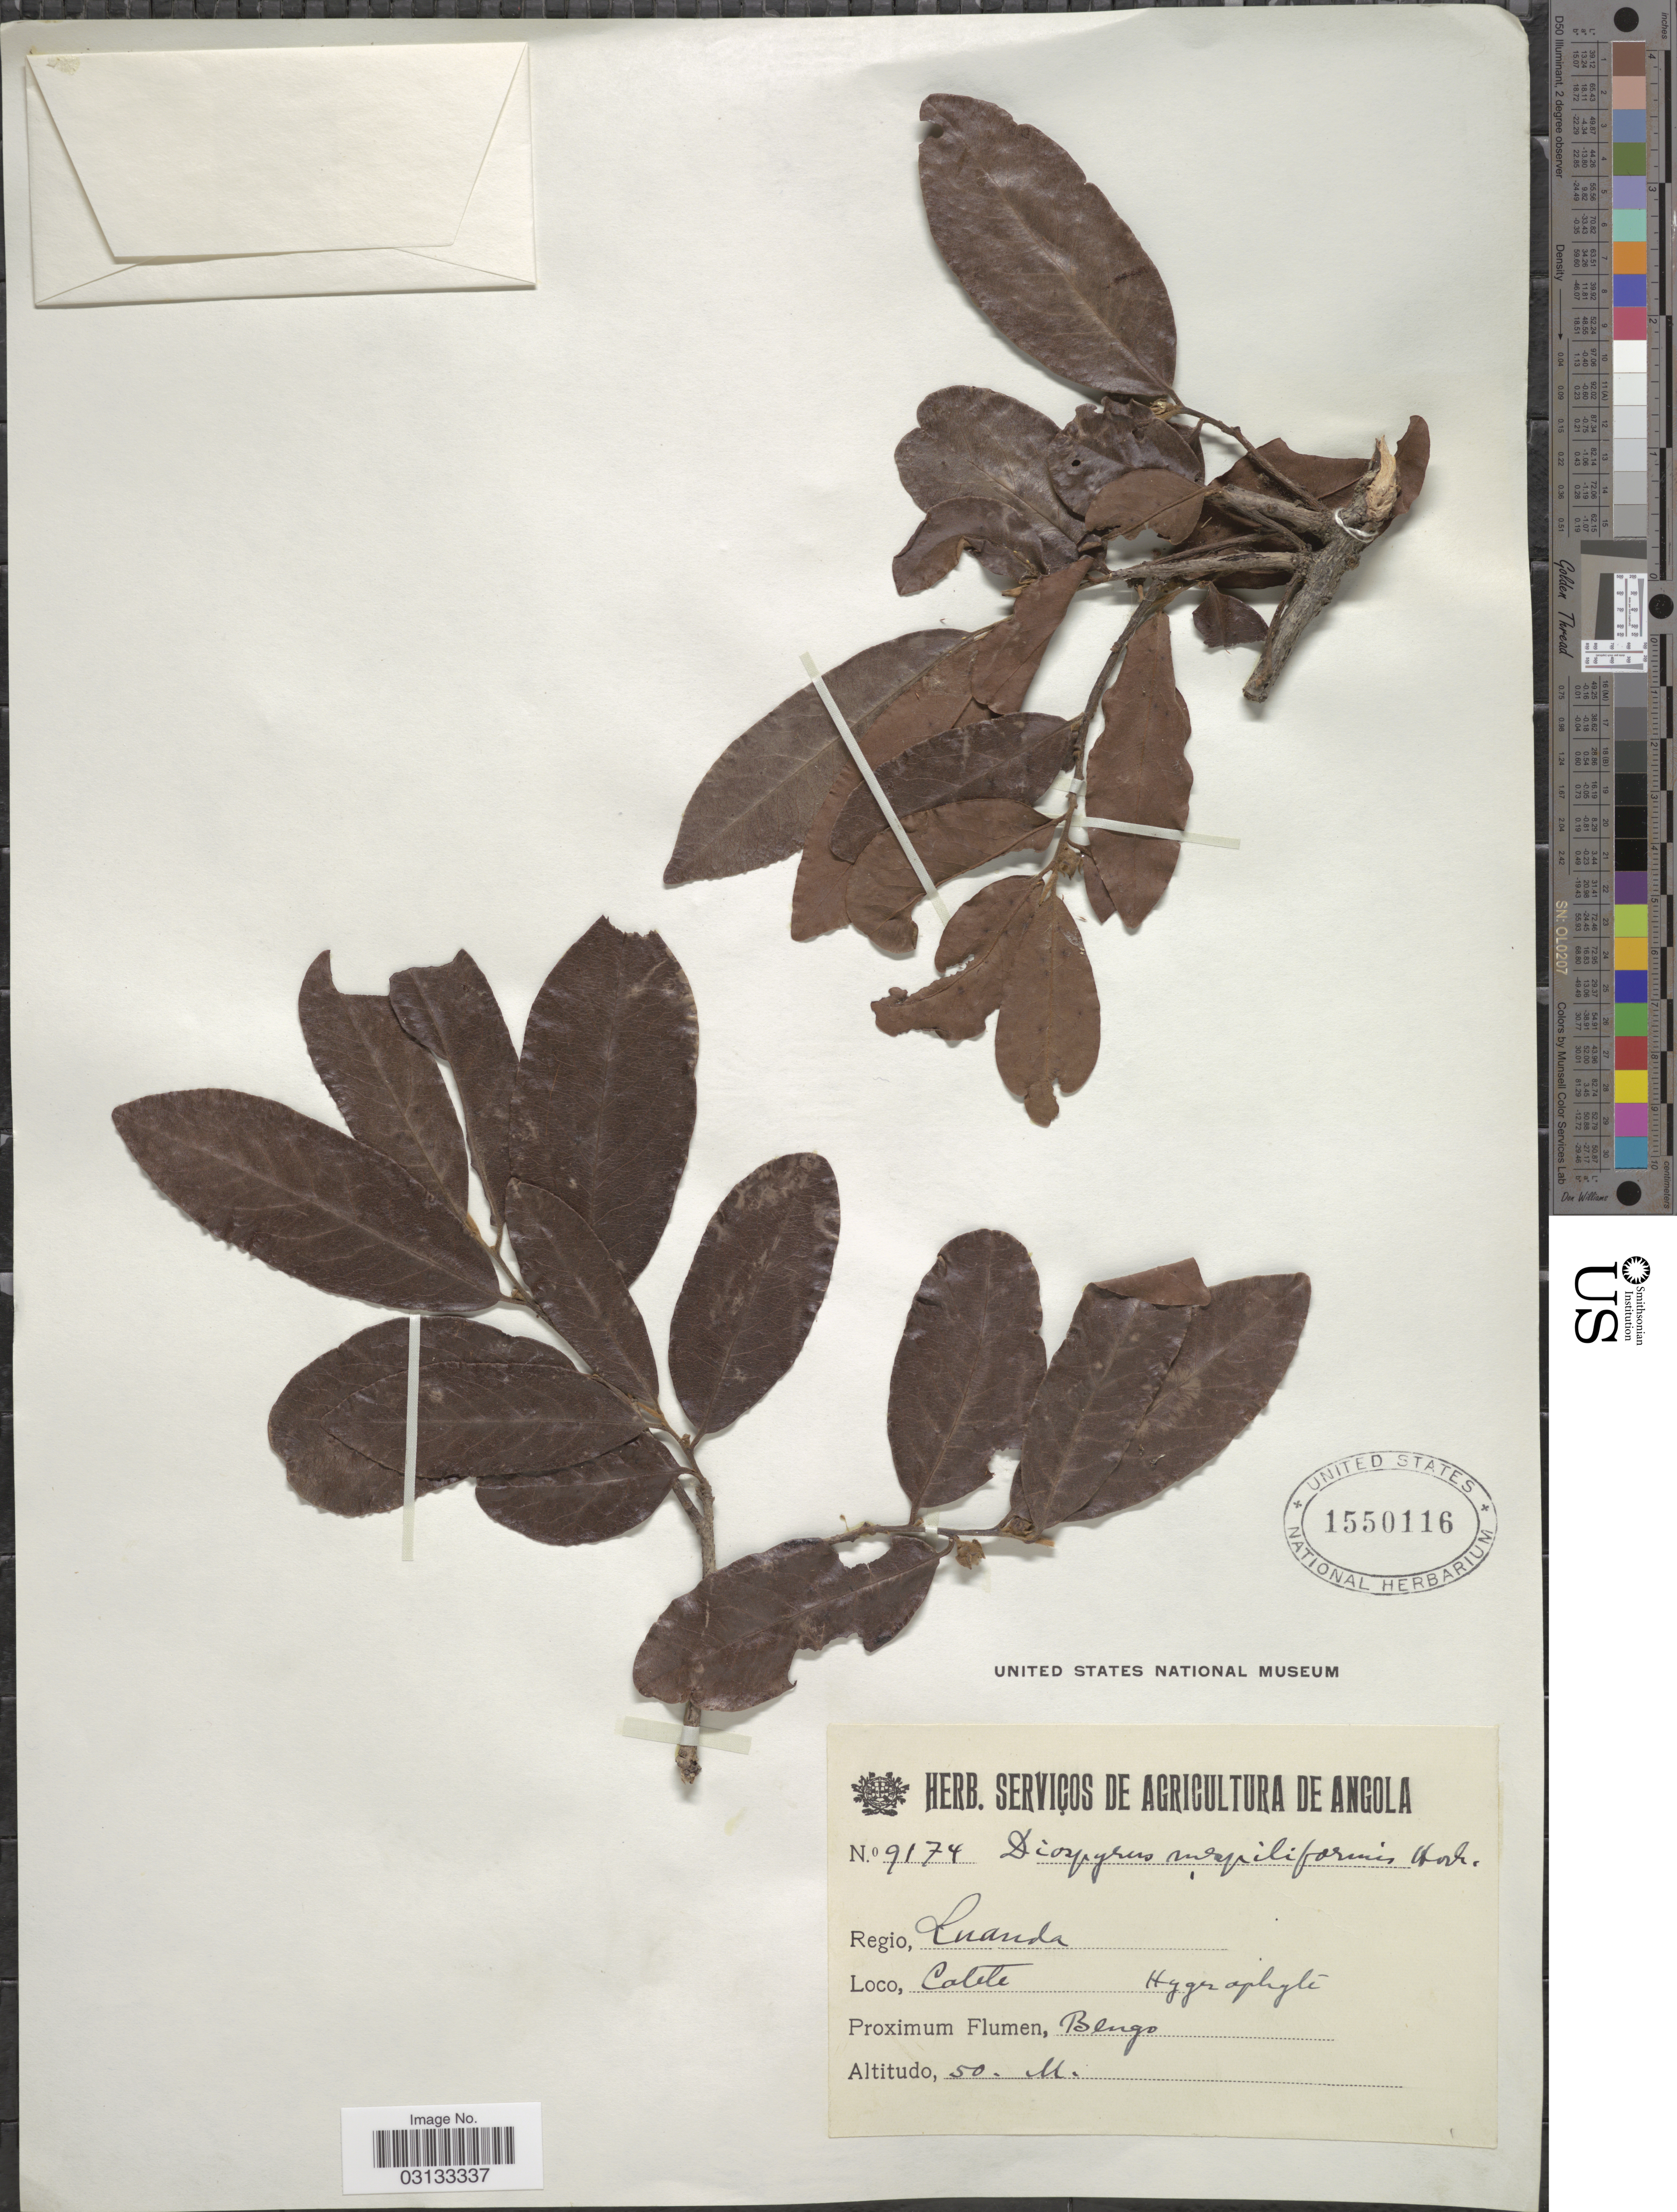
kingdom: Plantae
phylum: Tracheophyta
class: Magnoliopsida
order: Ericales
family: Ebenaceae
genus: Diospyros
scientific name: Diospyros mespiliformis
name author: Hochst. ex A. DC.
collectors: ex herb. Servicos de Agricultura de Angola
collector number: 9174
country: Angola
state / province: Bengo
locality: Regio, Luanda, Catete, Bengo.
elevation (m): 50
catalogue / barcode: US 1550116